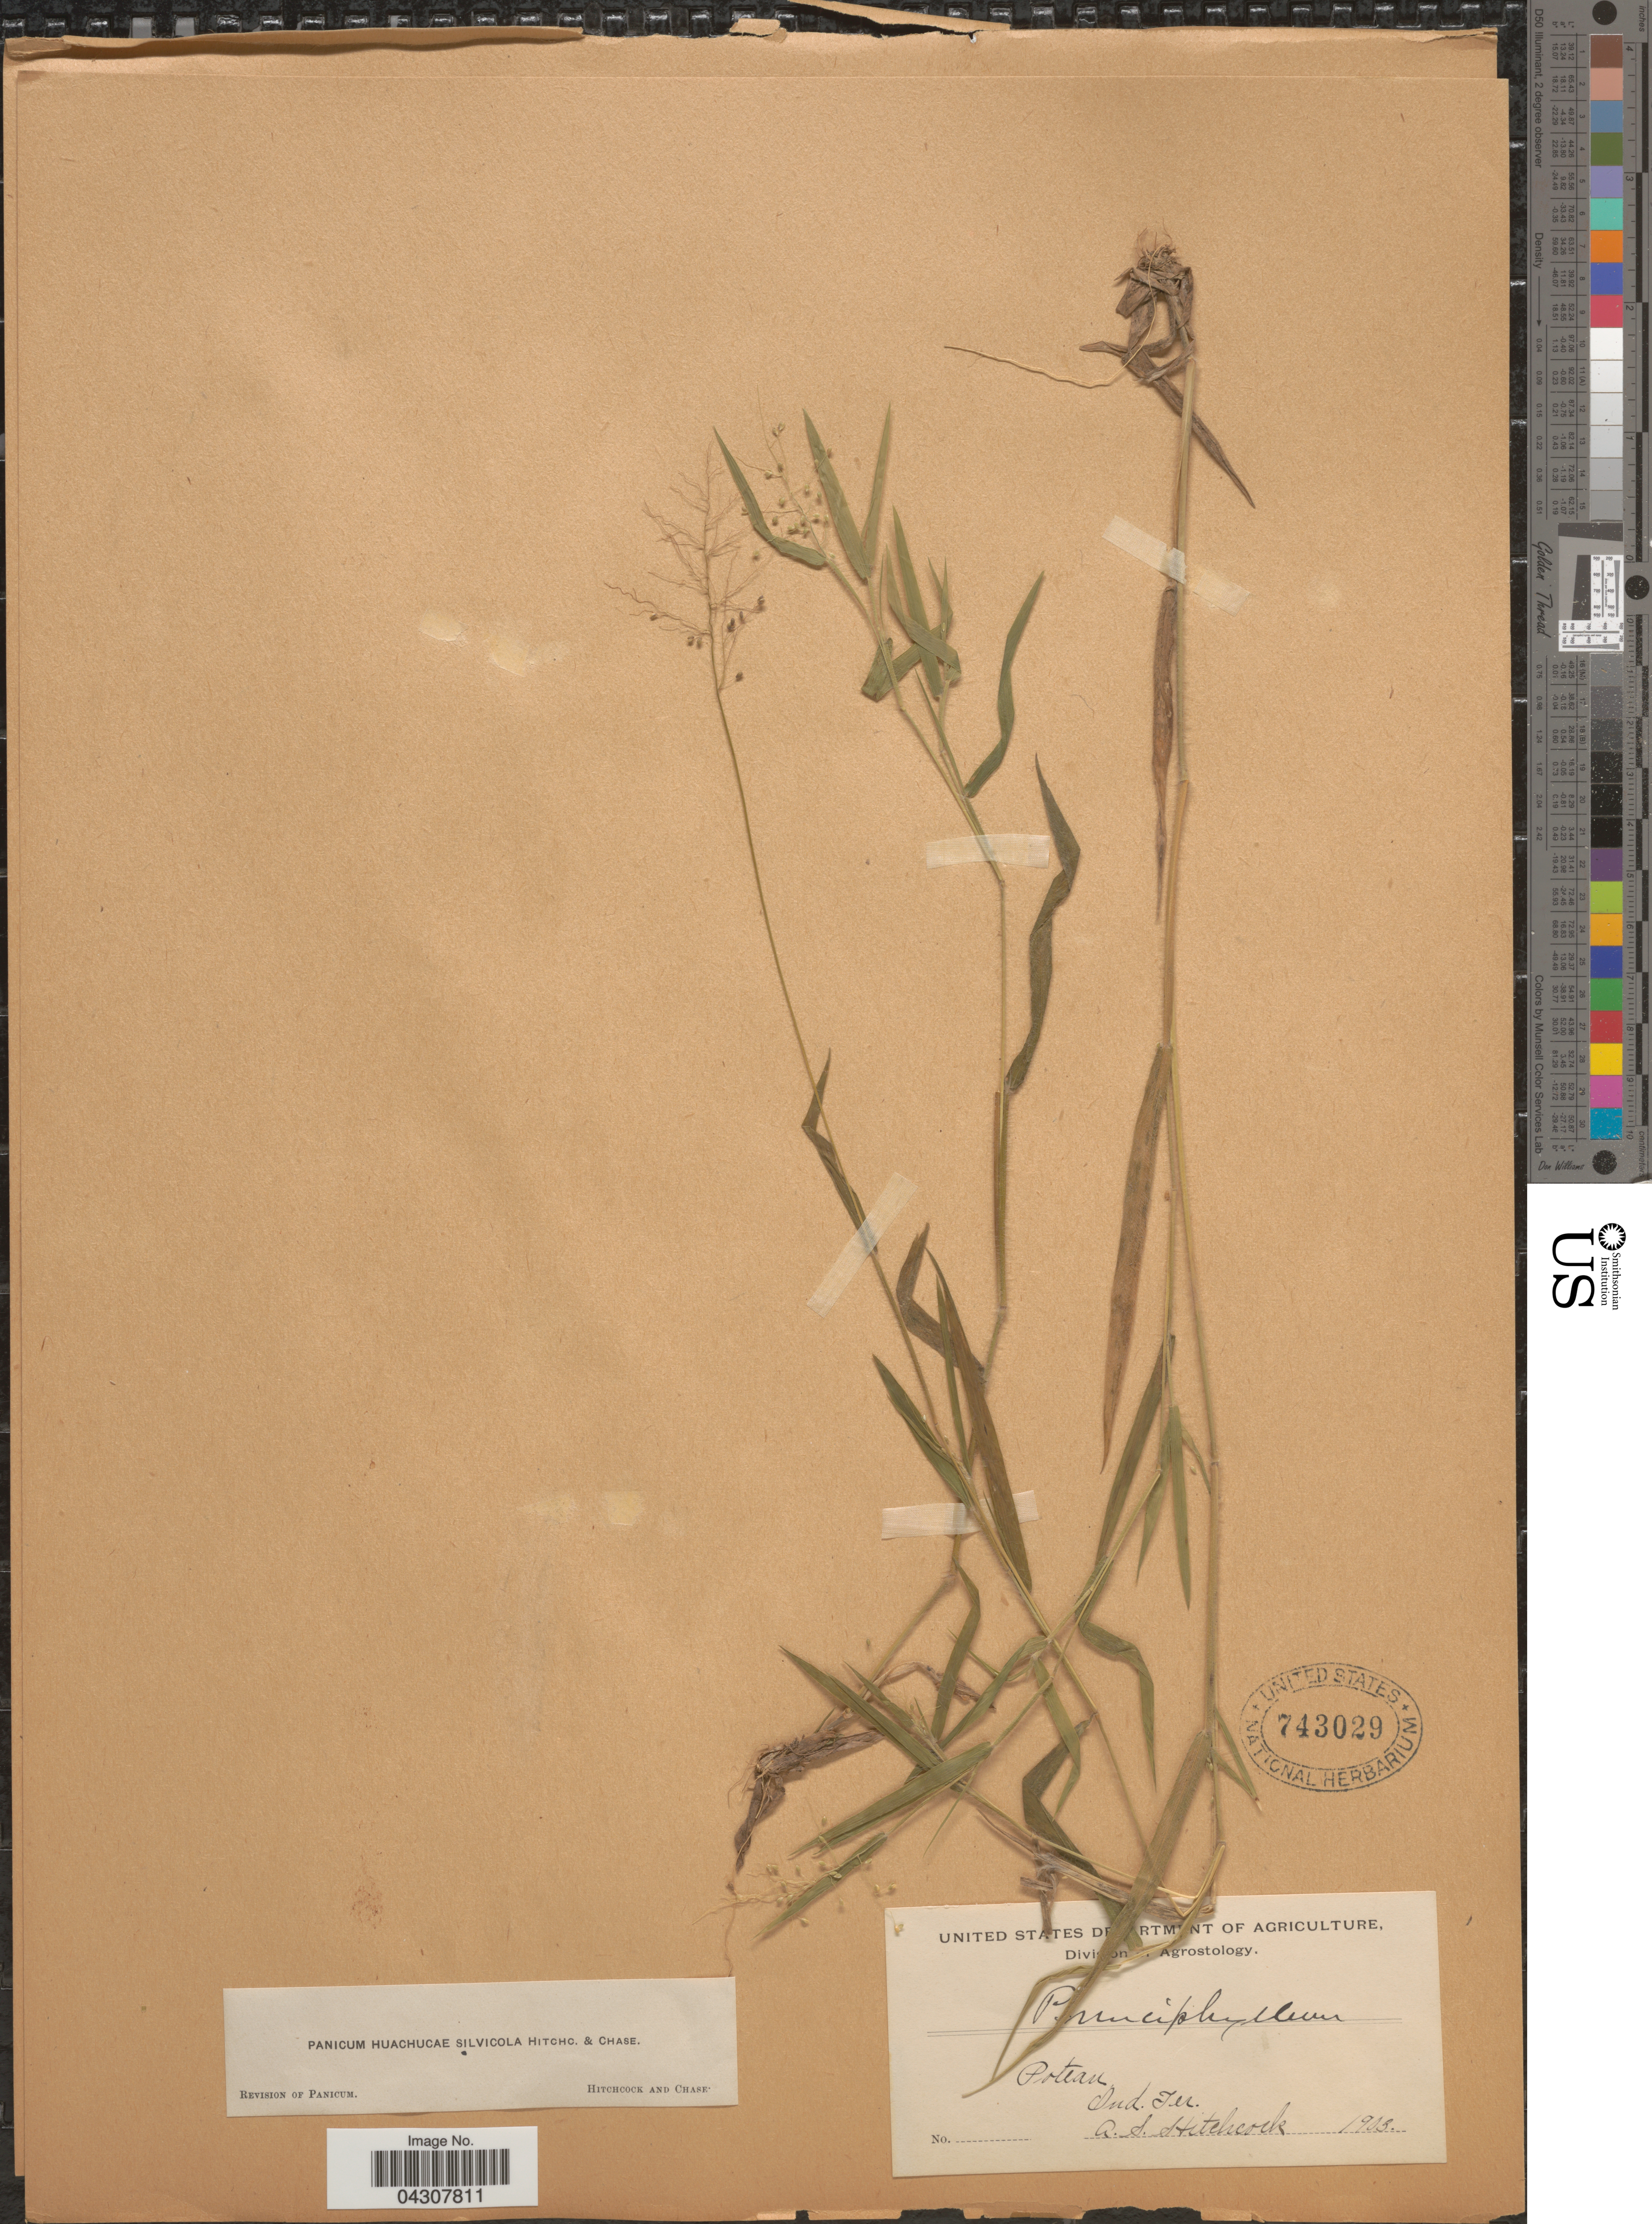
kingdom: Plantae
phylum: Tracheophyta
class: Liliopsida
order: Poales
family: Poaceae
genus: Dichanthelium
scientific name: Dichanthelium acuminatum var. acuminatum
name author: (Sw.) Gould & C.A. Clark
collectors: A. S. Hitchcock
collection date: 1903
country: United States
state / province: Oklahoma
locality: Poteau, Ind. Ter.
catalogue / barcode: US 743029